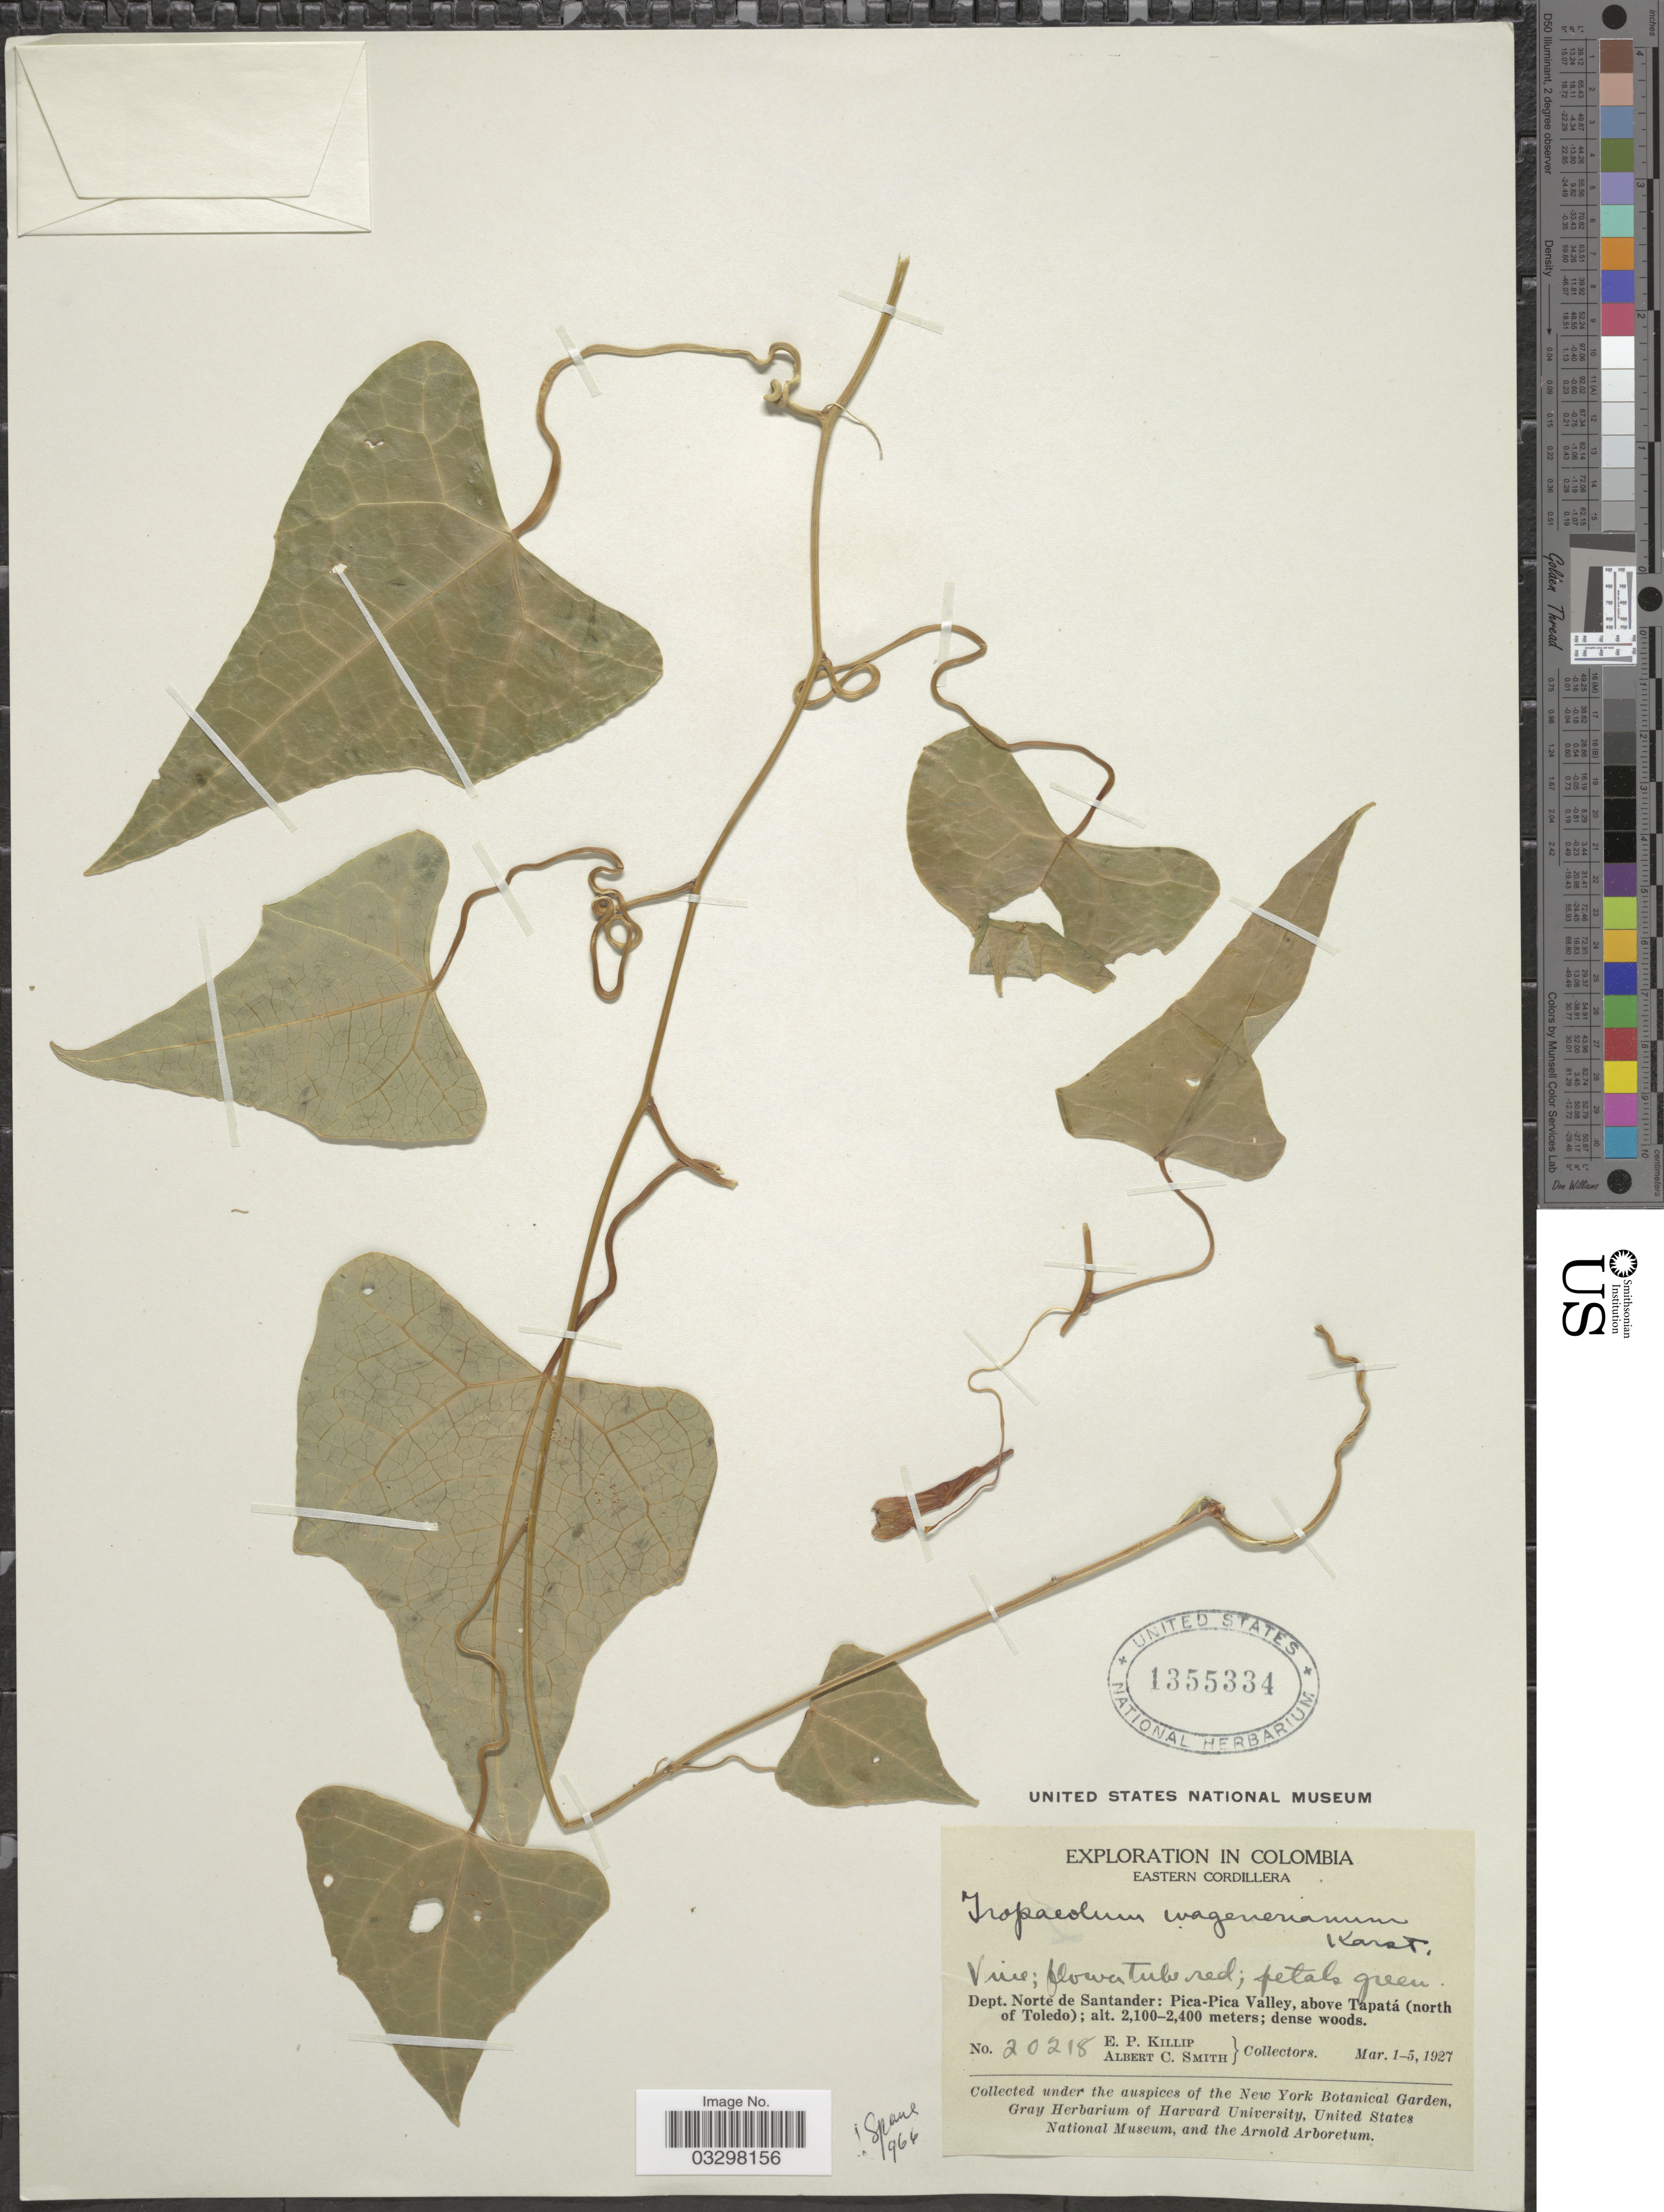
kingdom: Plantae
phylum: Tracheophyta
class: Magnoliopsida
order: Brassicales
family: Tropaeolaceae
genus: Tropaeolum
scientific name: Tropaeolum wagnerianum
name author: H. Karst. ex Klotzsch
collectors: E. P. Killip & A. C. Smith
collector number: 20218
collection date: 1927-03-01/1927-03-05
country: Colombia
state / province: Norte de Santander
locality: Eastern Cordillera, Dept. Norte de Santander: Pica-Pica Valley, above Tapatá (north of Toledo).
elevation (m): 2100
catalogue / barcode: US 1355334